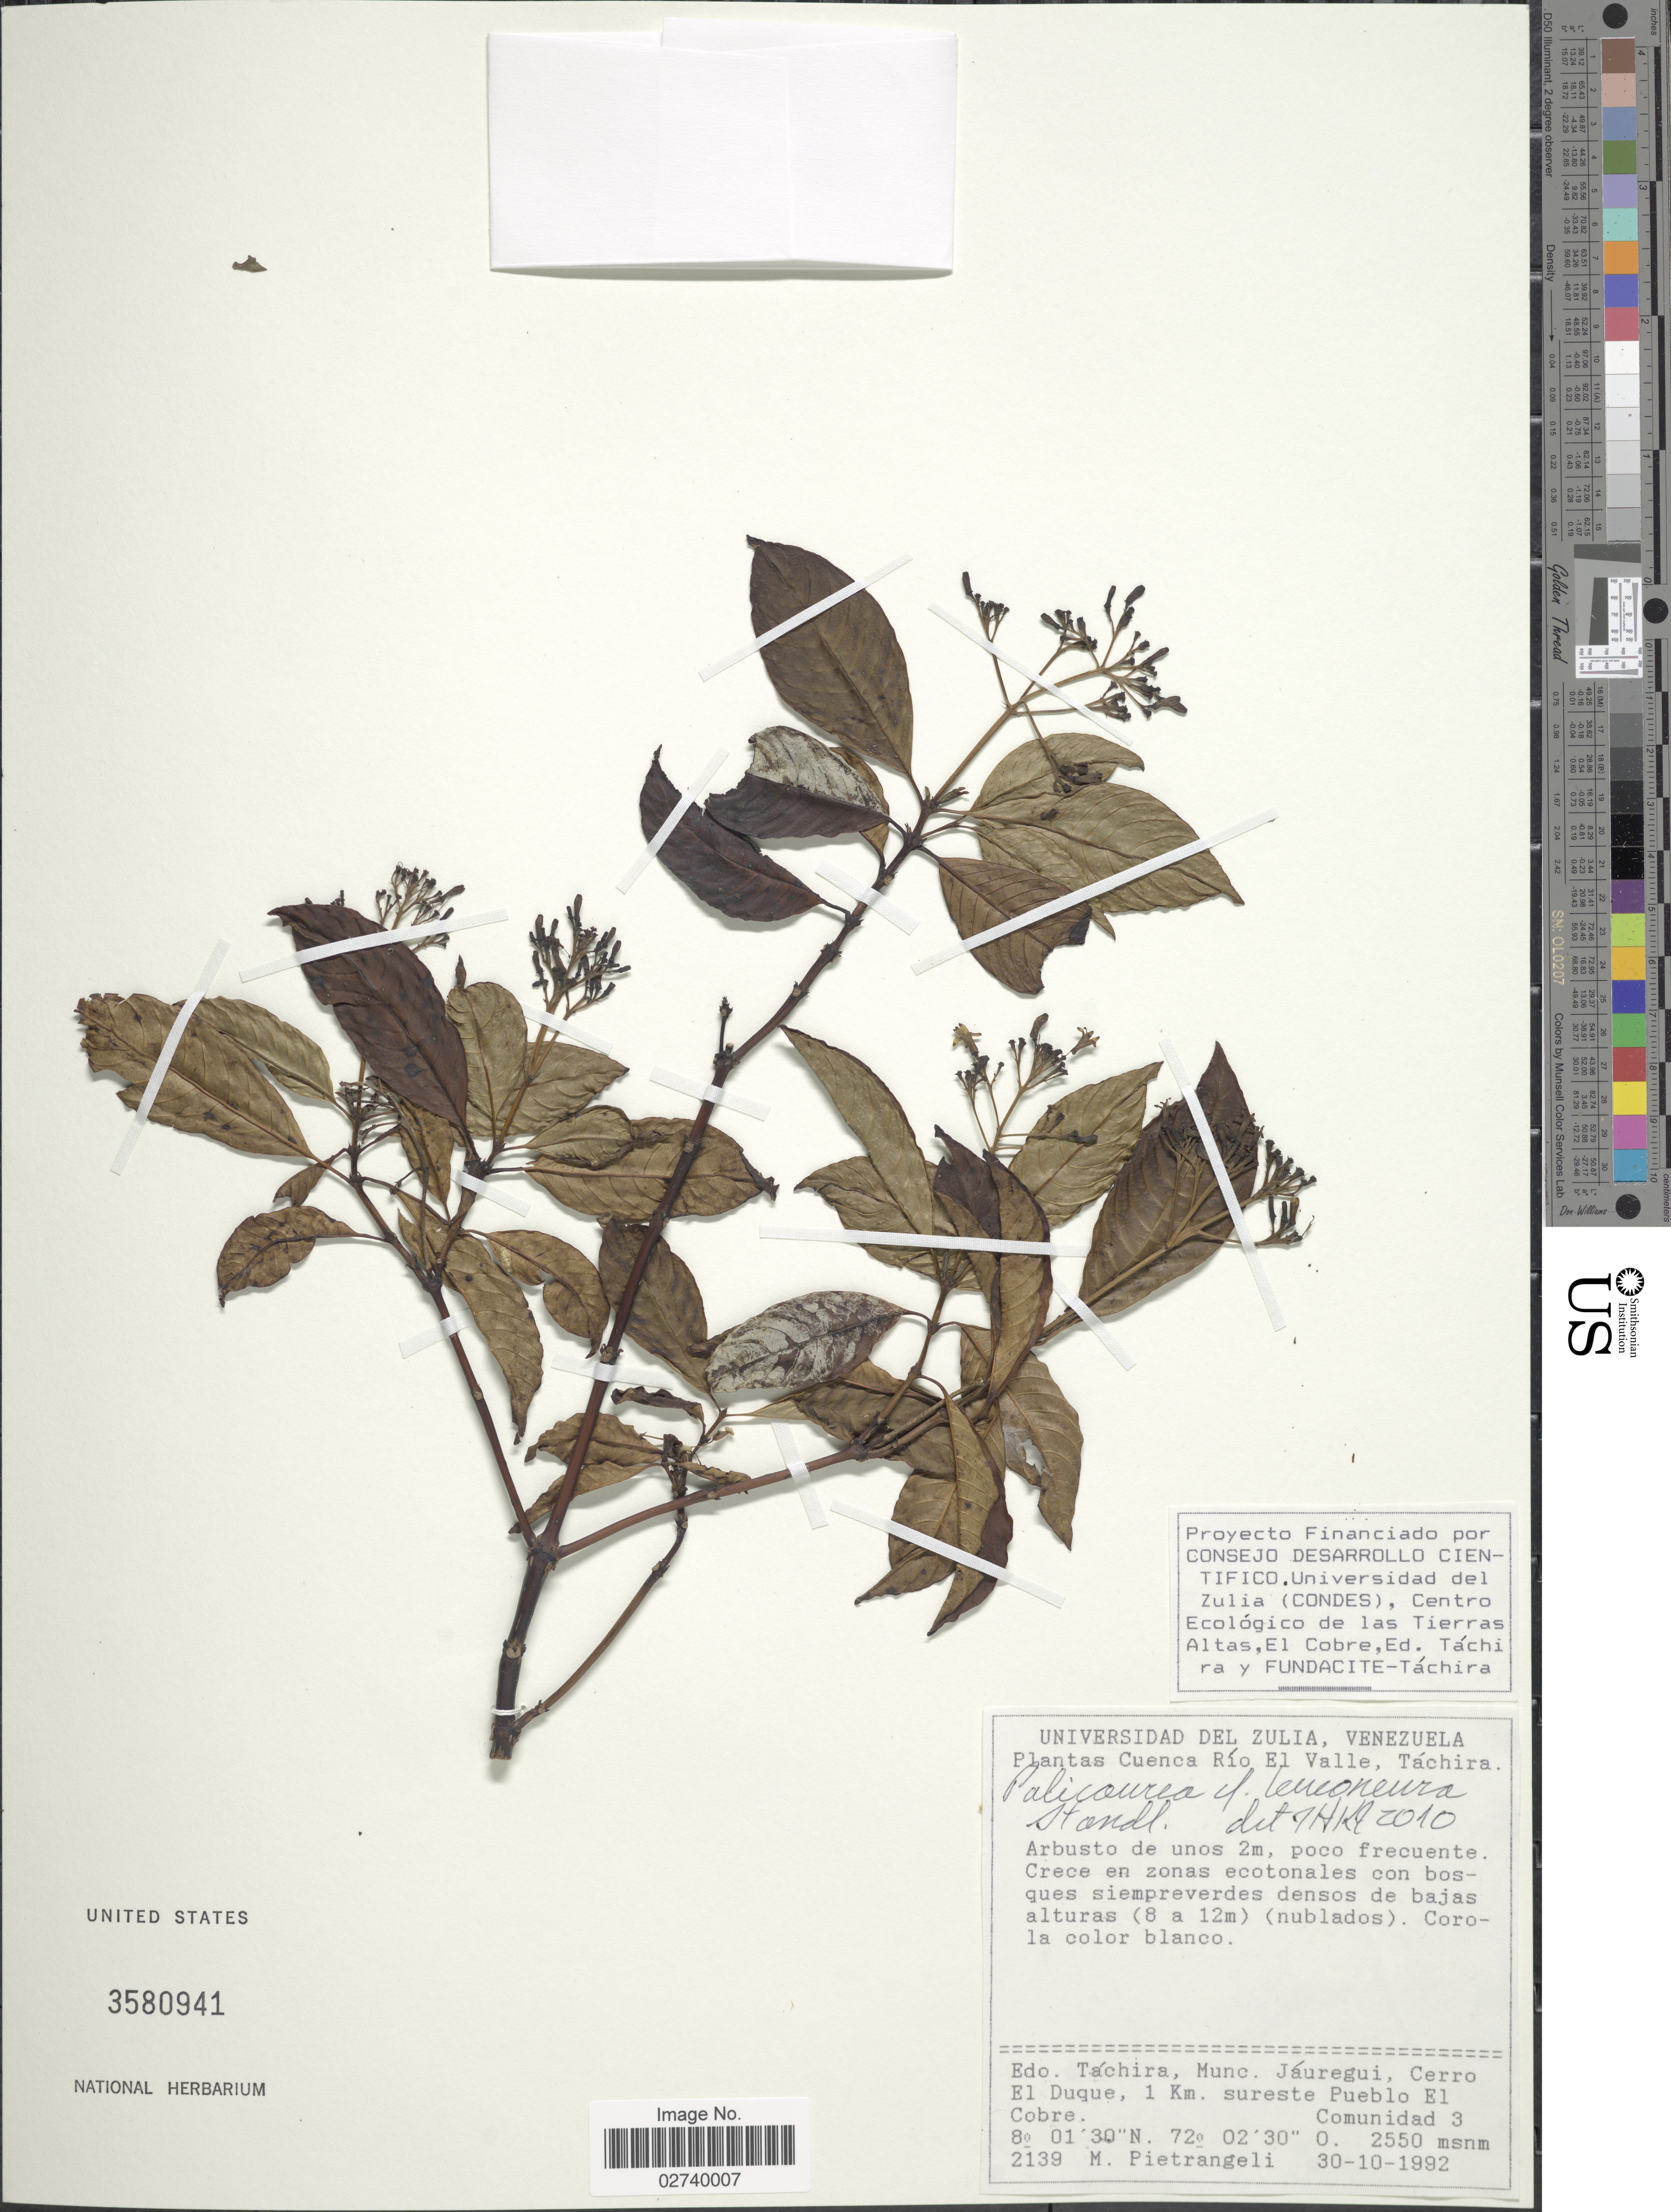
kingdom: Plantae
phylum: Tracheophyta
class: Magnoliopsida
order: Gentianales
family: Rubiaceae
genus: Palicourea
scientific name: Palicourea leuconeura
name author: Standl.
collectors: M. Pietrangeli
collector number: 2139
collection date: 1992-10-30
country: Venezuela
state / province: Tachira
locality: Munc. Jáuregui, Cerro El Duque, 1 Km. sureste Pueblo El Cobre. Cuenca Río El Valle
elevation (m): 2550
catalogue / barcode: US 3580941